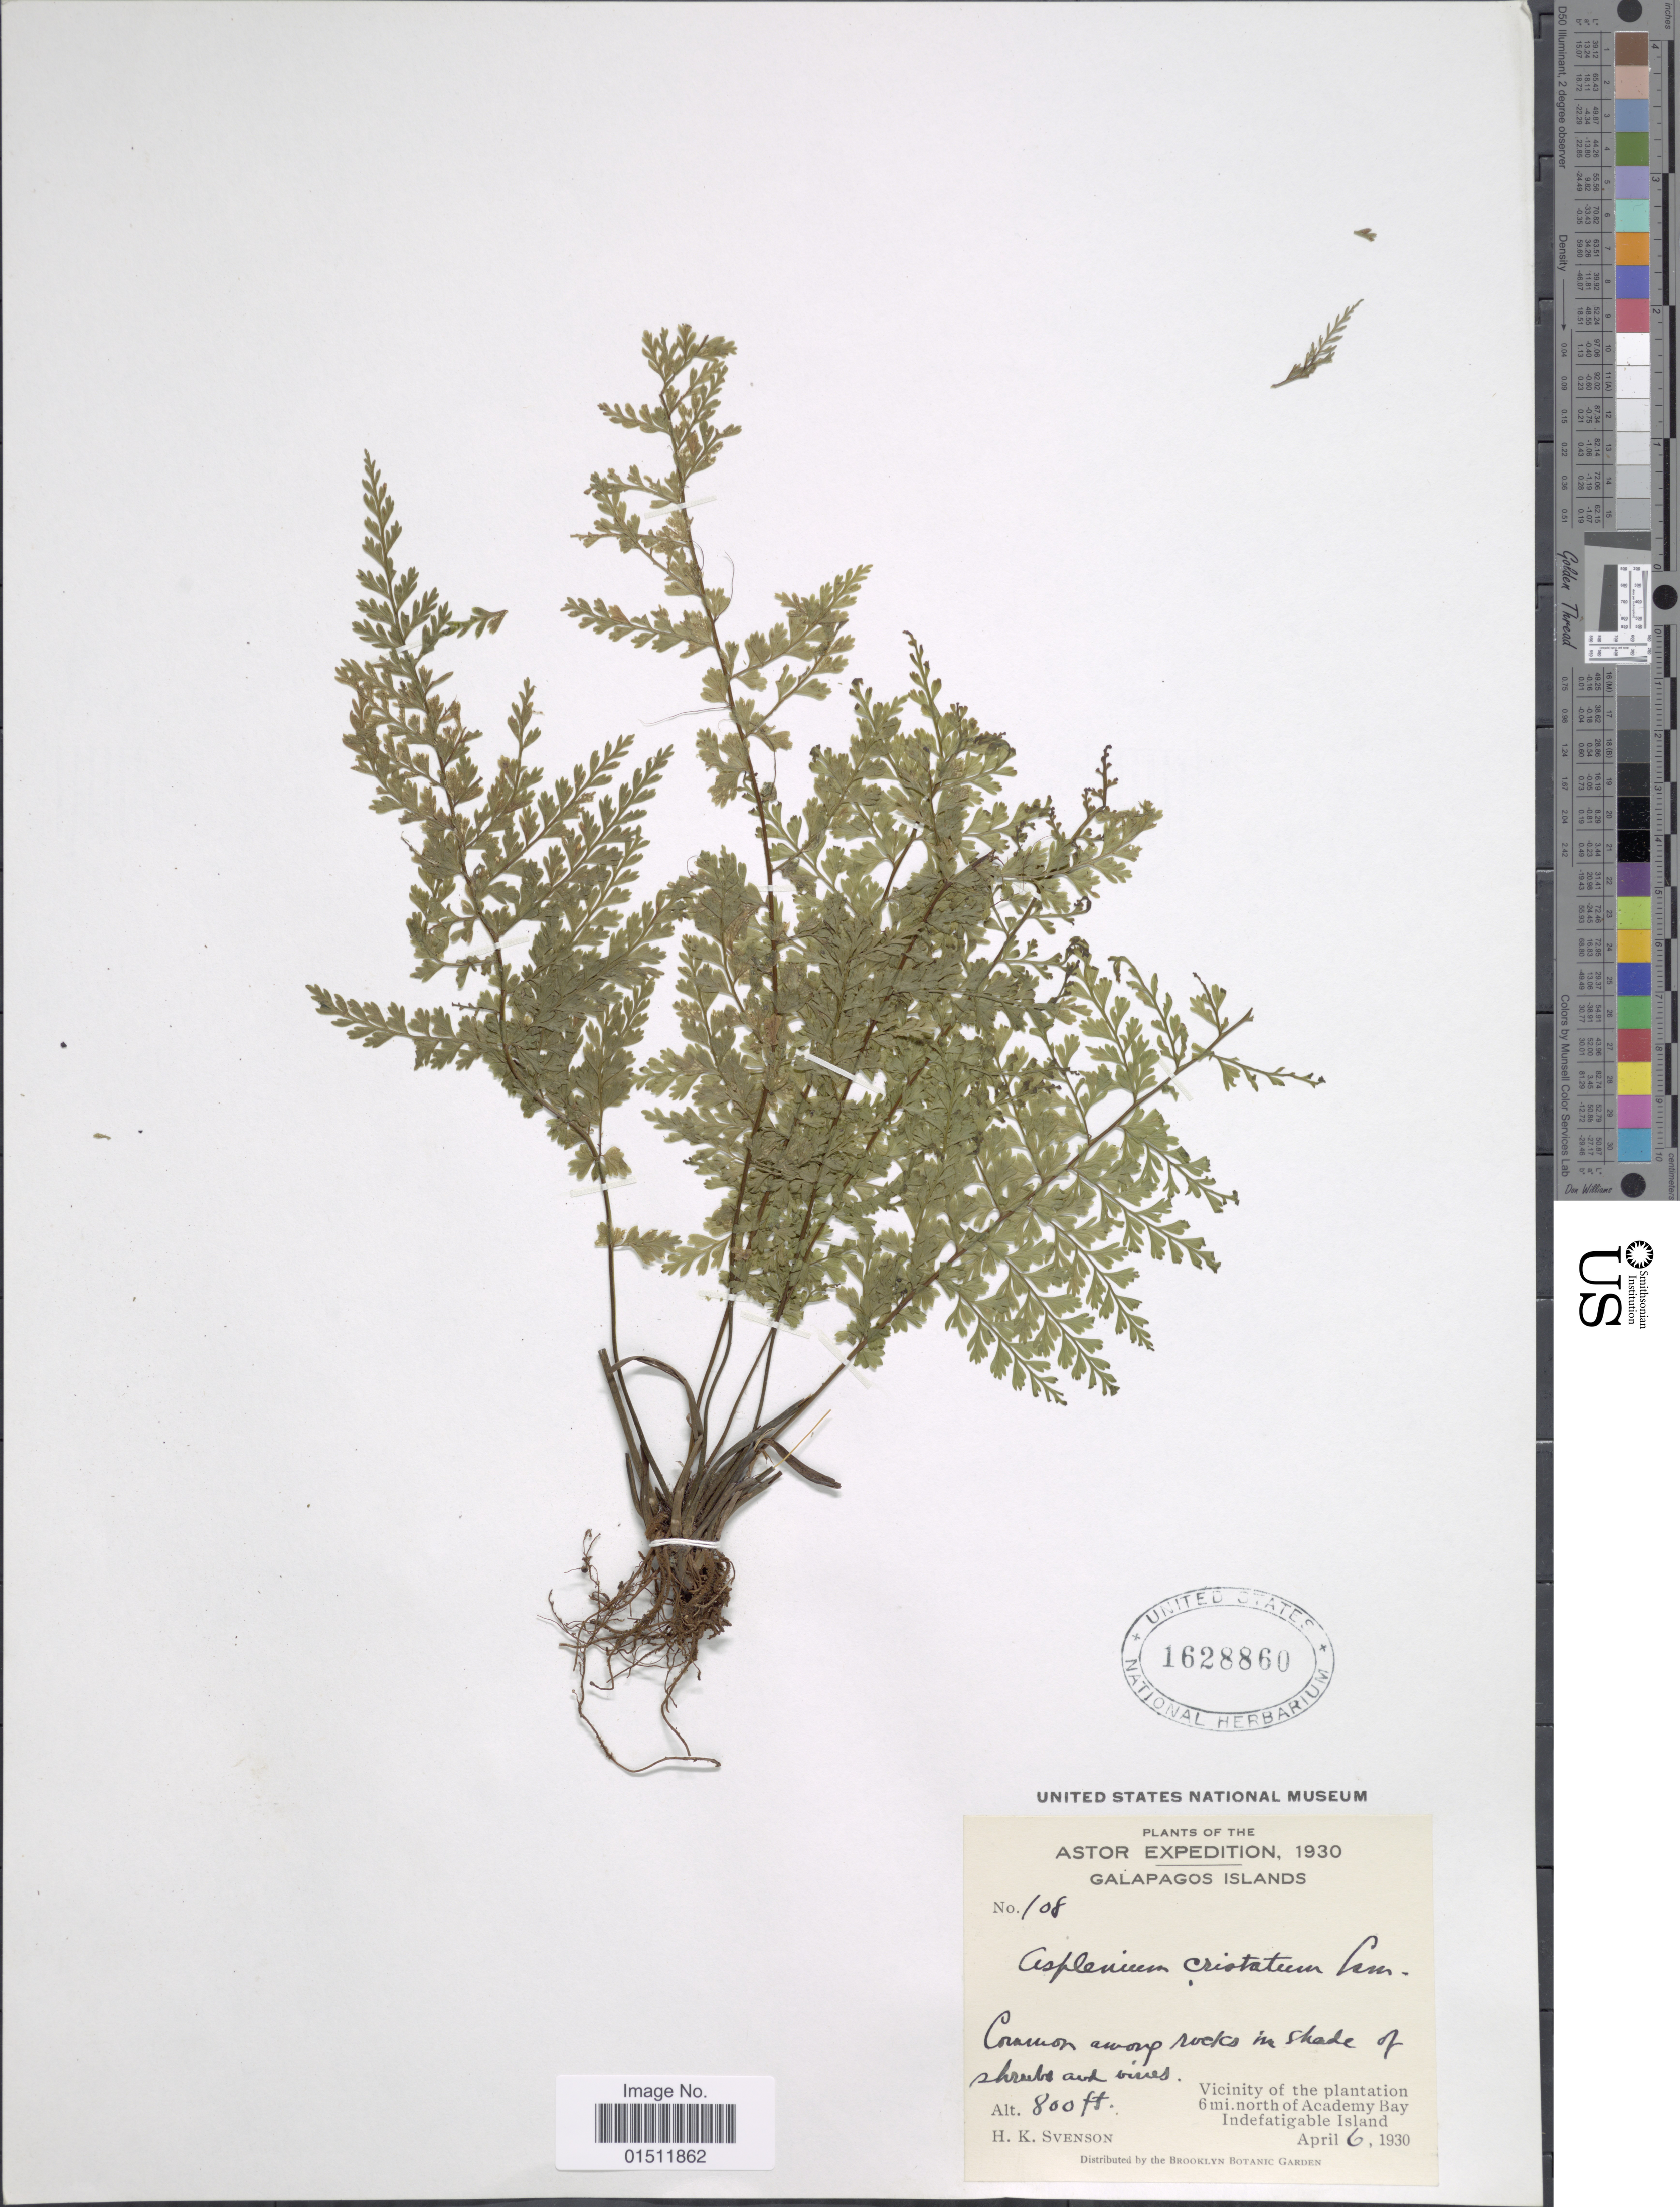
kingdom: Plantae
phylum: Tracheophyta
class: Polypodiopsida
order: Polypodiales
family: Aspleniaceae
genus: Asplenium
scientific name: Asplenium myriophyllum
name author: (Sw.) C. Presl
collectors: H. K. Svenson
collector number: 108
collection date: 1930-04-06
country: Ecuador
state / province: Colón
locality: Galapagos Islands, Vicinity of the plantation 6 mi. north of Academy Bay Indefatigable Island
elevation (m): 244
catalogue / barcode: US 1628860